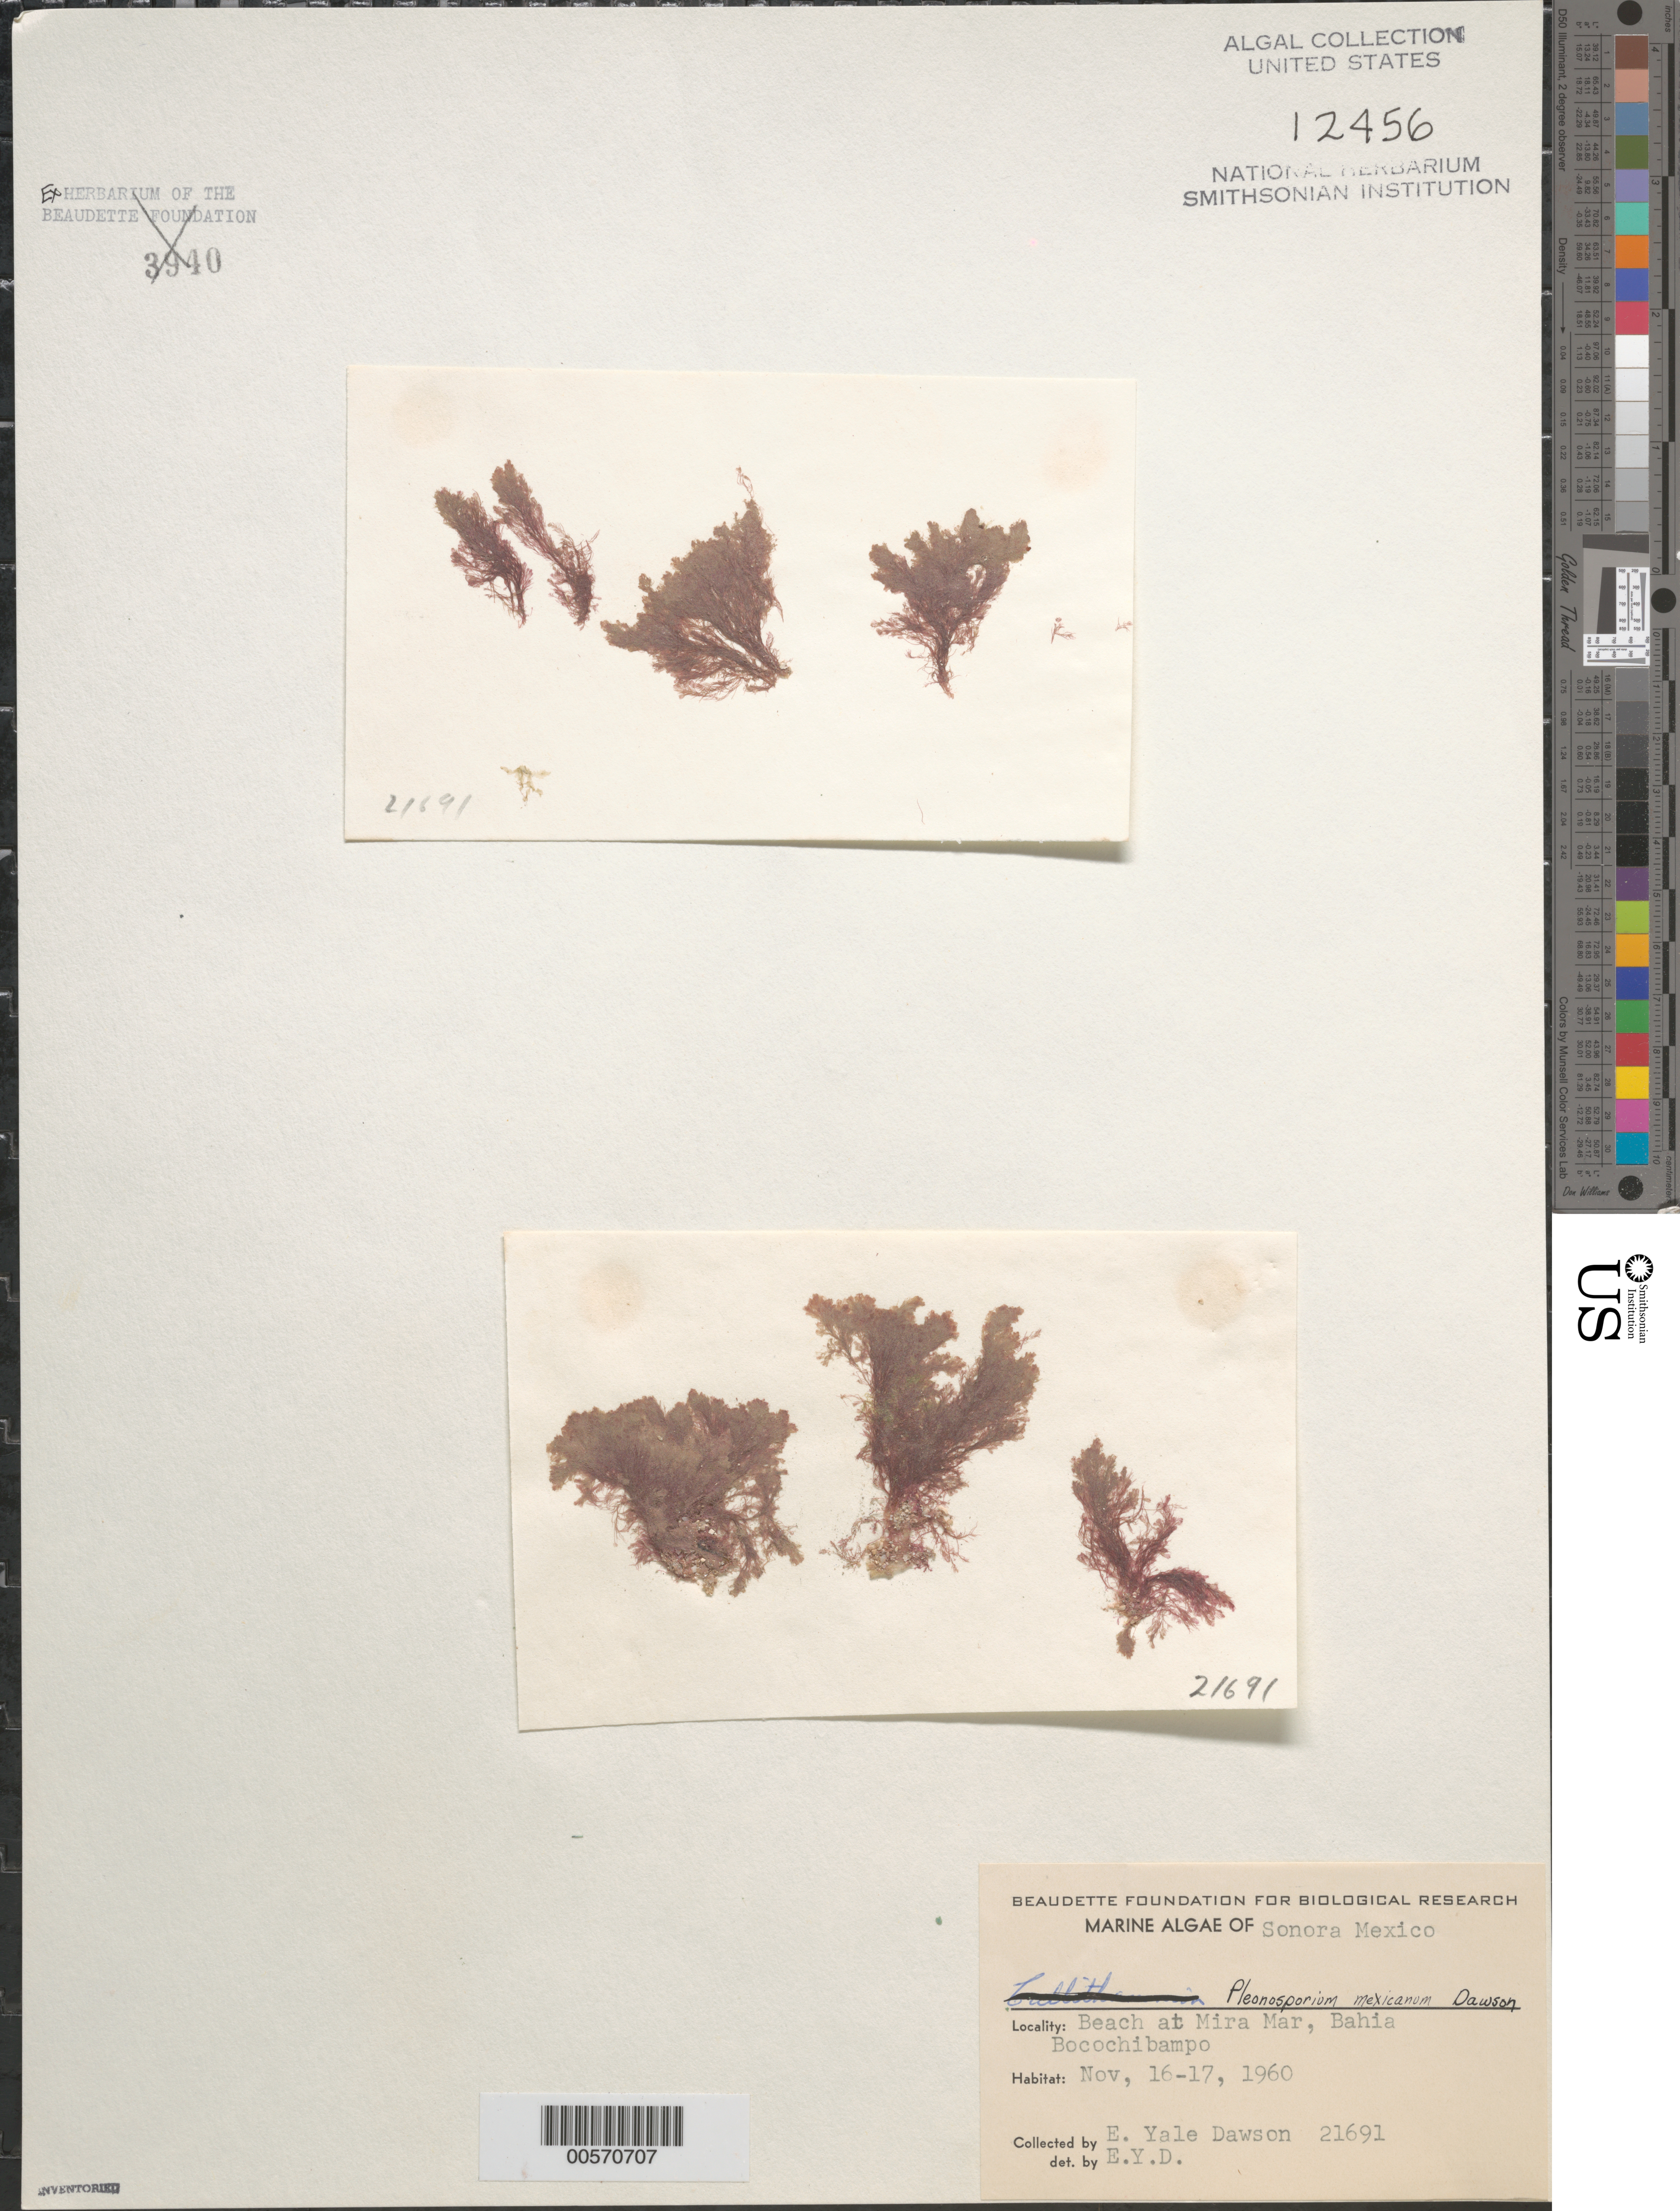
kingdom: Plantae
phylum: Rhodophyta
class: Florideophyceae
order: Ceramiales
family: Wrangeliaceae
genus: Pleonosporium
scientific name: Pleonosporium mexicanum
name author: E.Y. Dawson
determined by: Dawson, E. Y.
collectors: E. Y. Dawson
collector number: EYD 21691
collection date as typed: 16 Nov 1960 TO 17 Nov 1960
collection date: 1960-11-16/1960-11-17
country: Mexico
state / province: Sonora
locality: Miramar Beach, Bahia Bocochibampo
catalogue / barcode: US 12456